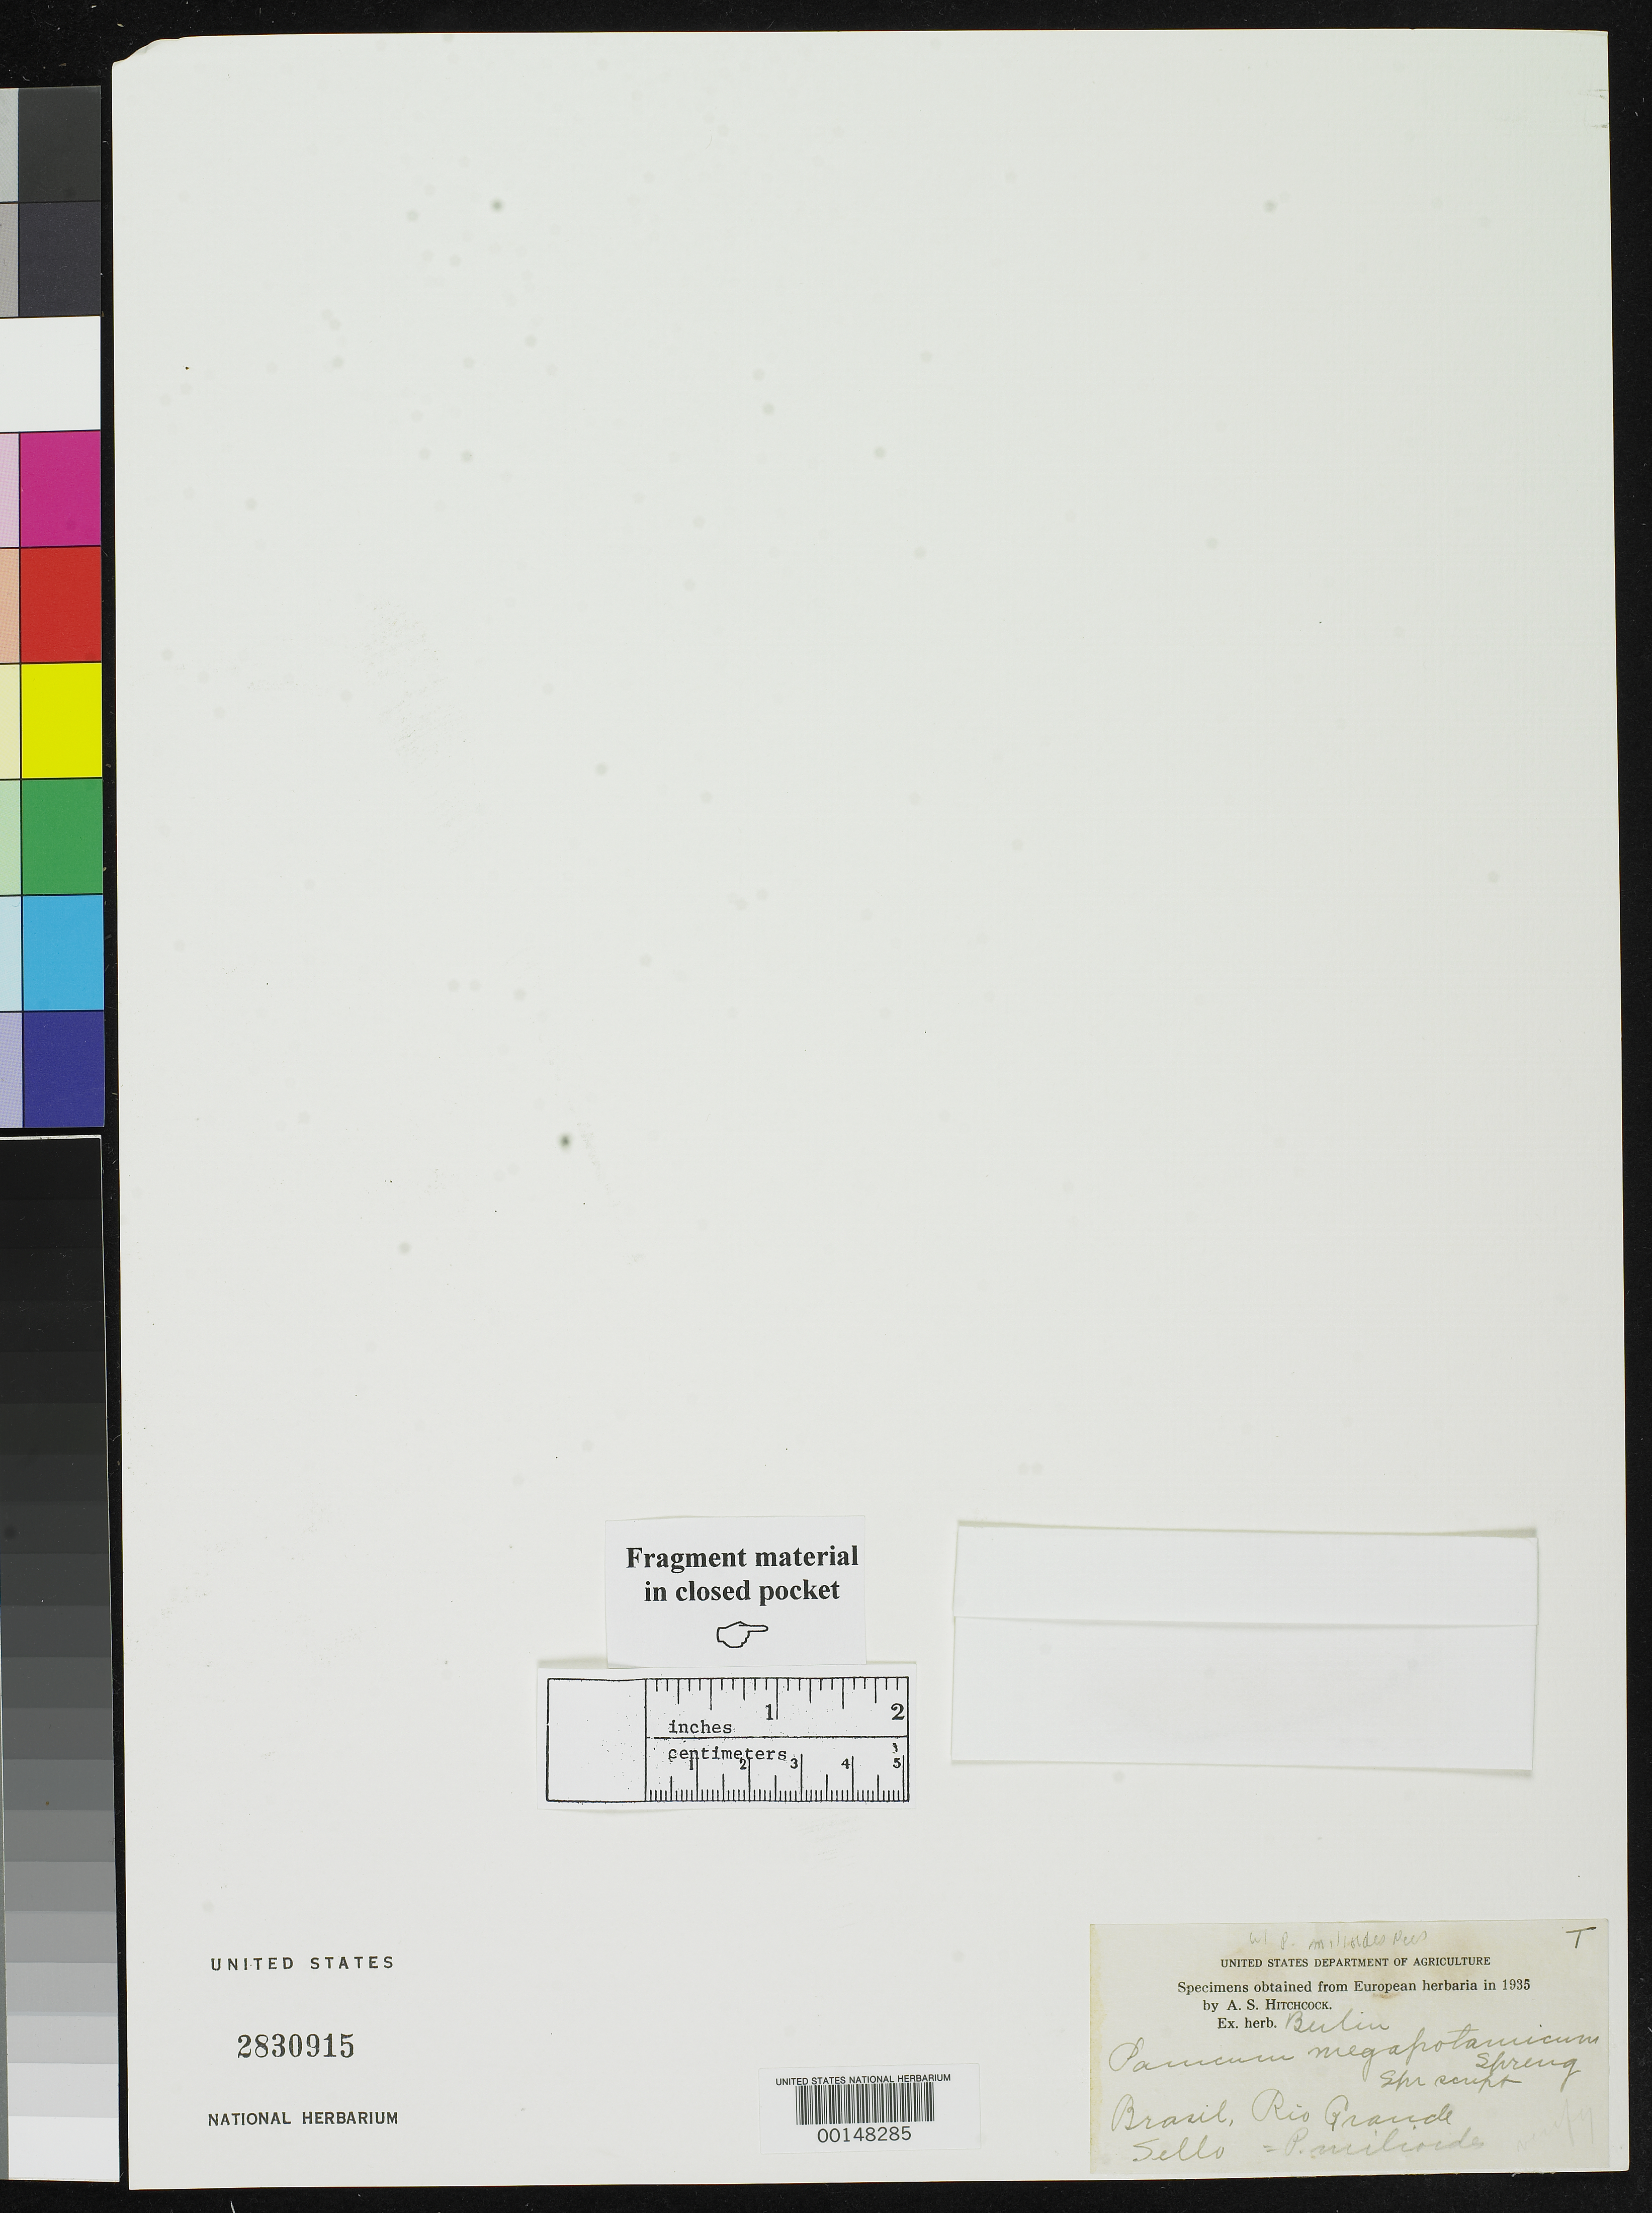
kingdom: Plantae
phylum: Tracheophyta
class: Liliopsida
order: Poales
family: Poaceae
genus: Panicum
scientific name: Panicum megapotamicum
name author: Spreng.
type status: Type Fragment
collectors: F. Sellow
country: Brazil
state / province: Rio Grande do Sul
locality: Rio Grande.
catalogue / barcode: US 2830915